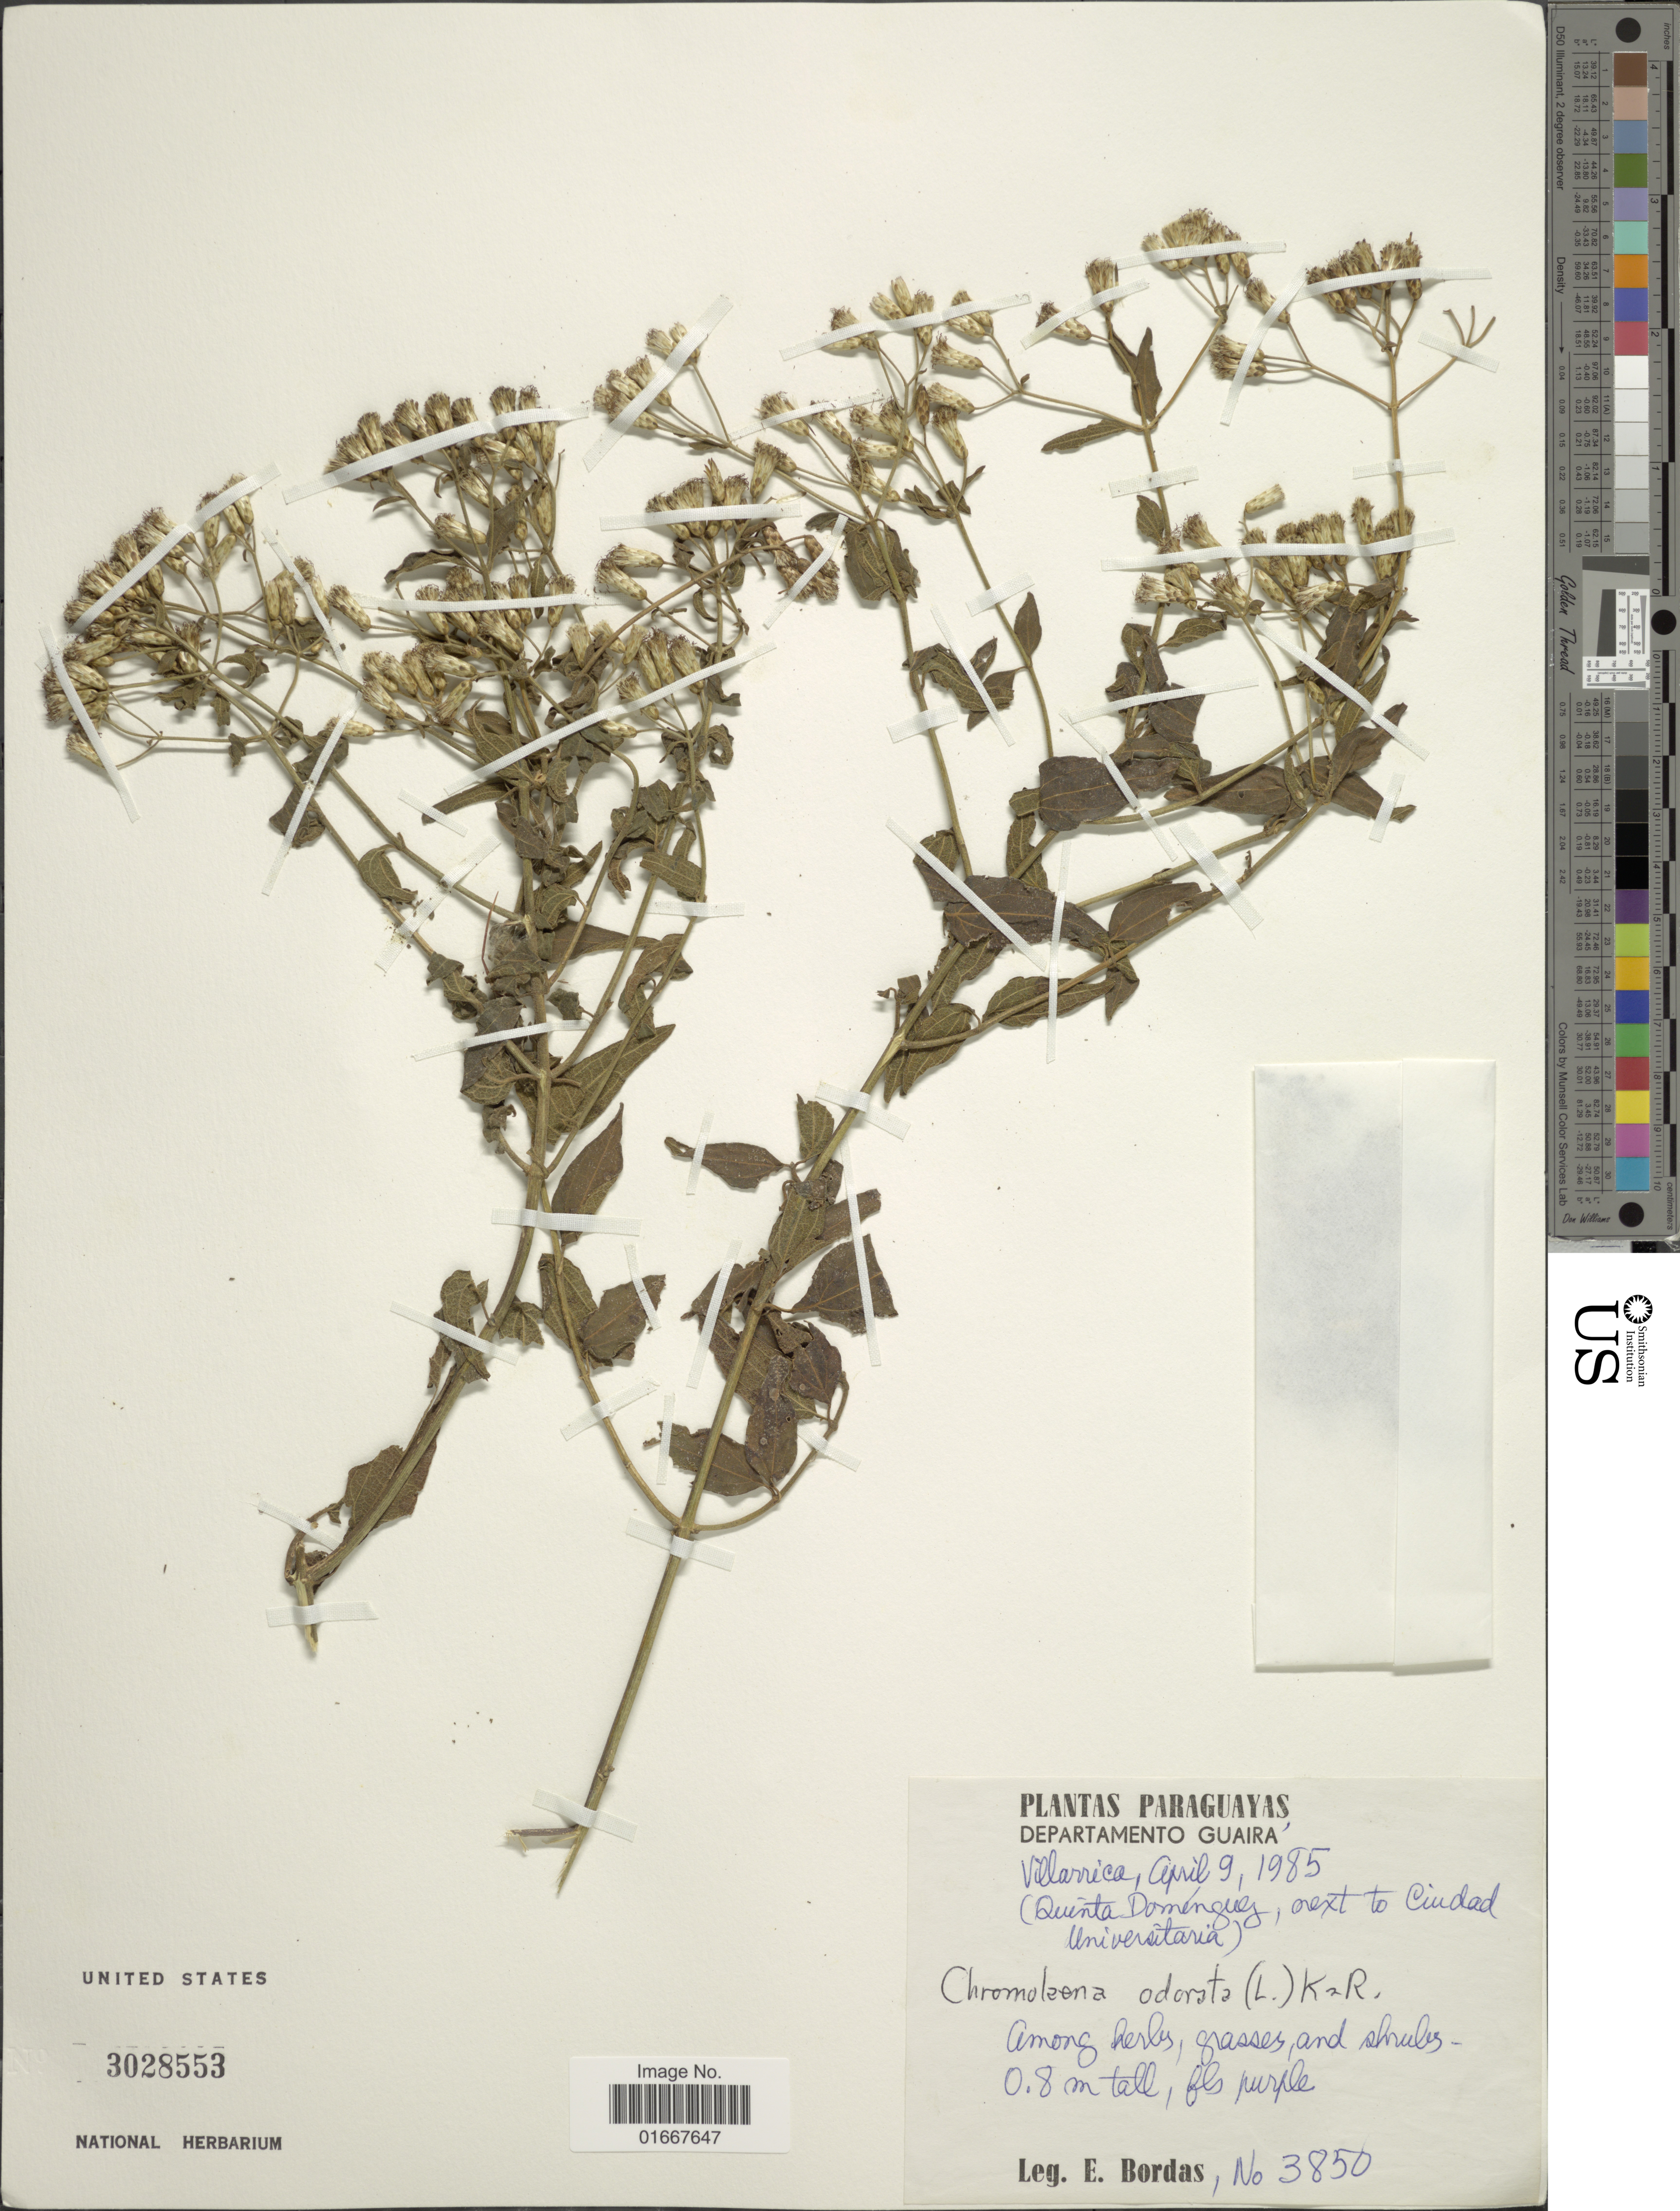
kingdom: Plantae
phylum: Tracheophyta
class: Magnoliopsida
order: Asterales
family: Asteraceae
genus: Chromolaena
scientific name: Chromolaena odorata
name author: (L.) R.M. King & H. Rob.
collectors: E. Bordas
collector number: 3850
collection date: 1985-04-09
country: Paraguay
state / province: Guaira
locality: Villarica (Quinta Doménguez, next to Ciudad Universitaria)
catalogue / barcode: US 3028553